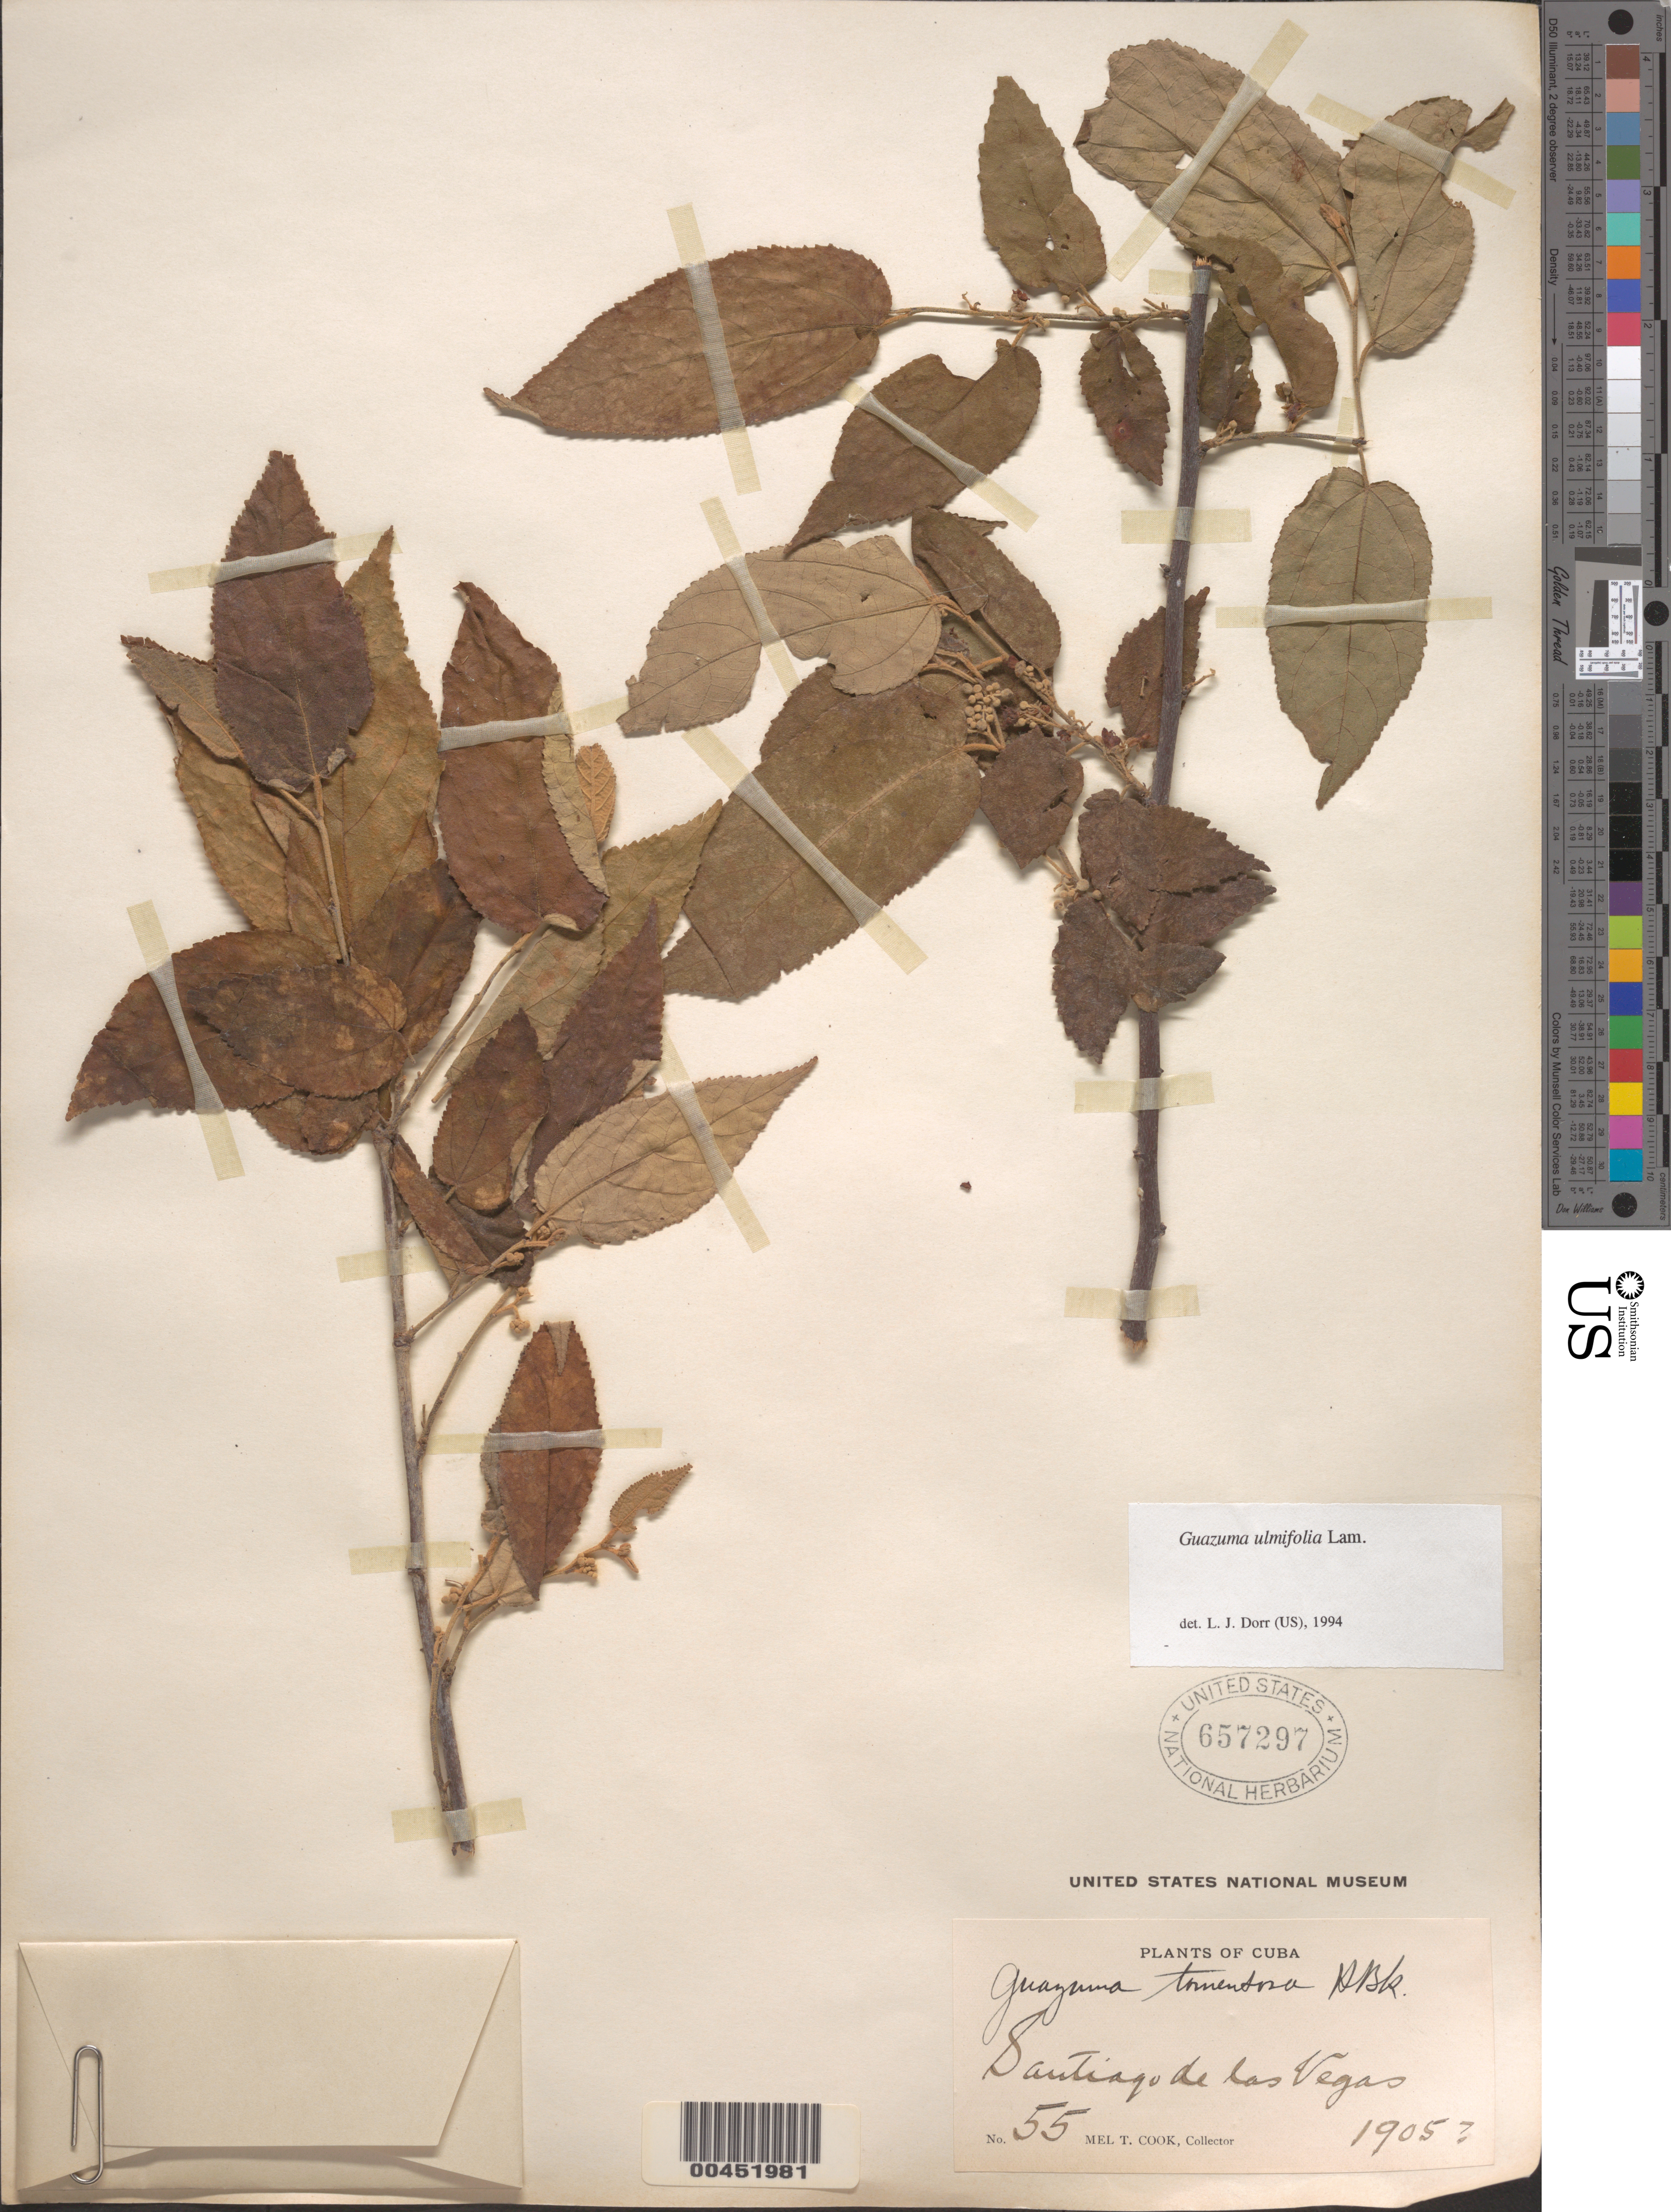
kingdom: Plantae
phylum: Tracheophyta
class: Magnoliopsida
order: Malvales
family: Malvaceae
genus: Guazuma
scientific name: Guazuma ulmifolia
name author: Lam.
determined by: Dorr, L. J., (BOT), Smithsonian Institution - National Museum of Natural History (UNITED STATES)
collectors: M. T. Cook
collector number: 55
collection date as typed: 1905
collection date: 1905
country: Cuba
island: Greater Antilles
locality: Santiago de las Vegas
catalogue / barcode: US 657297